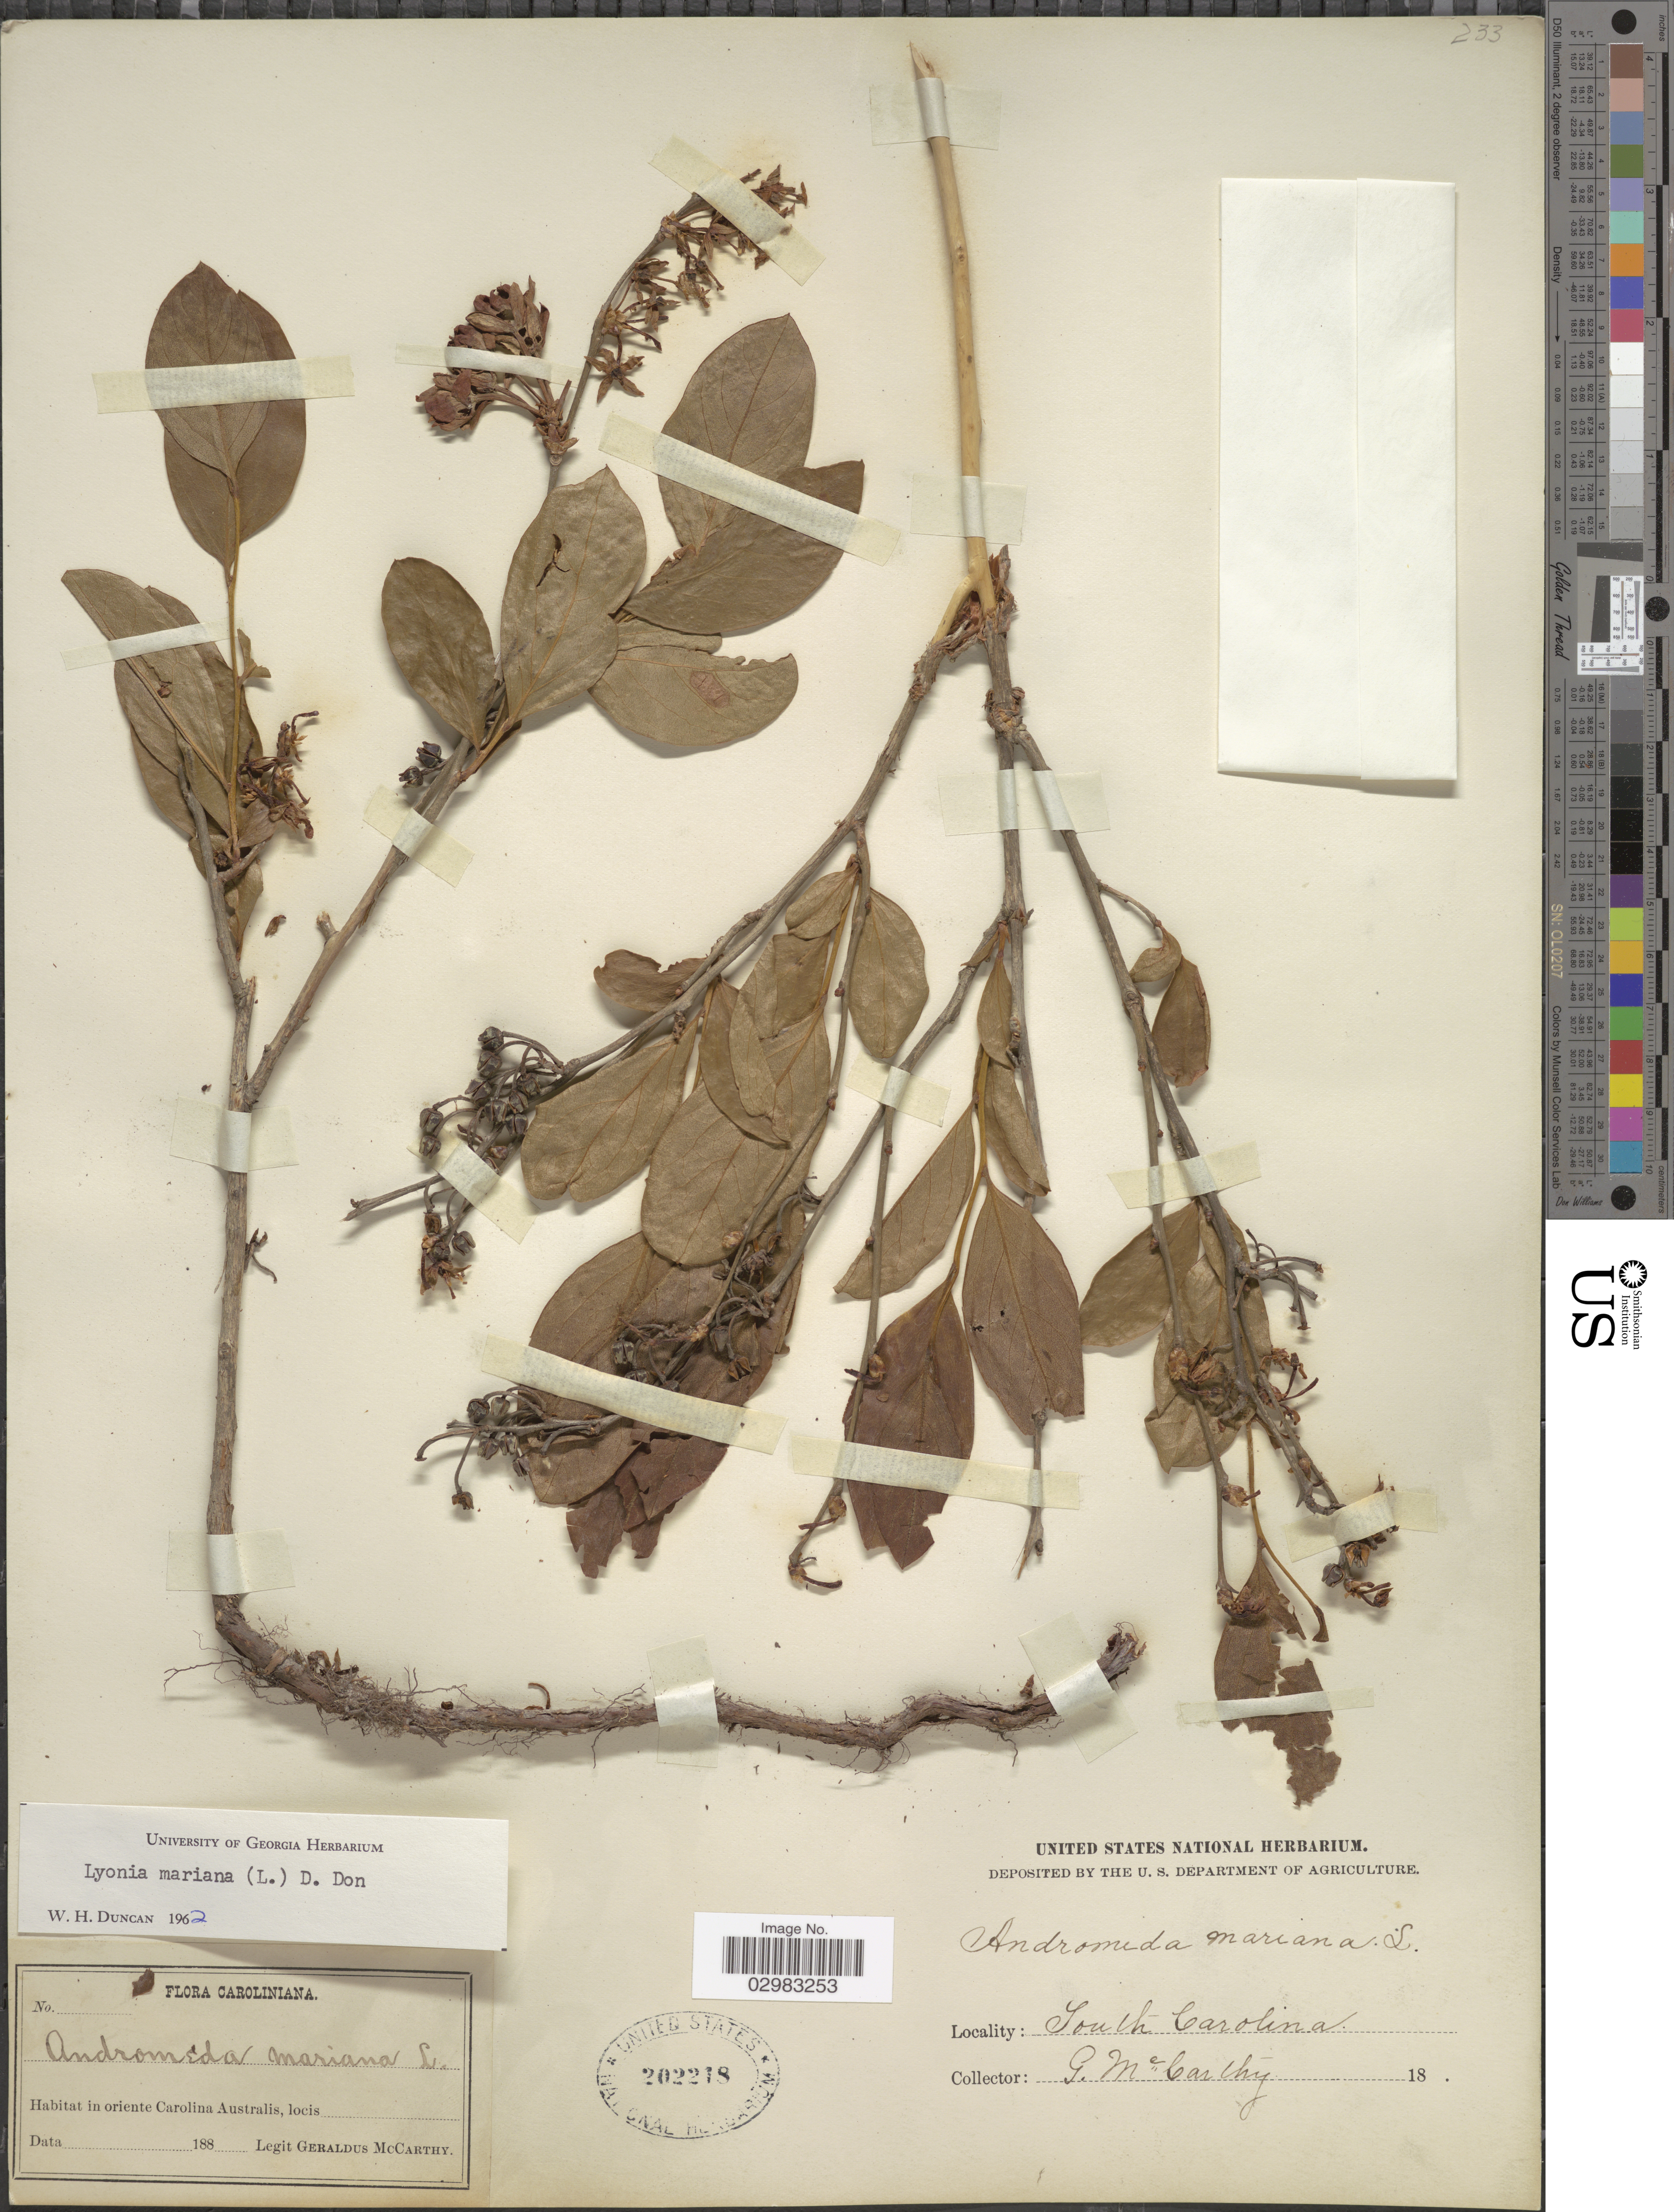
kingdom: Plantae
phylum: Tracheophyta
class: Magnoliopsida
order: Ericales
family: Ericaceae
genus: Lyonia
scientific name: Lyonia mariana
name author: (L.) D. Don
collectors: M. McCarthy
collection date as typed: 188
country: United States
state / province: South Carolina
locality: Caroliniana. In oriente Carolina Australis, locis.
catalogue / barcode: US 202218